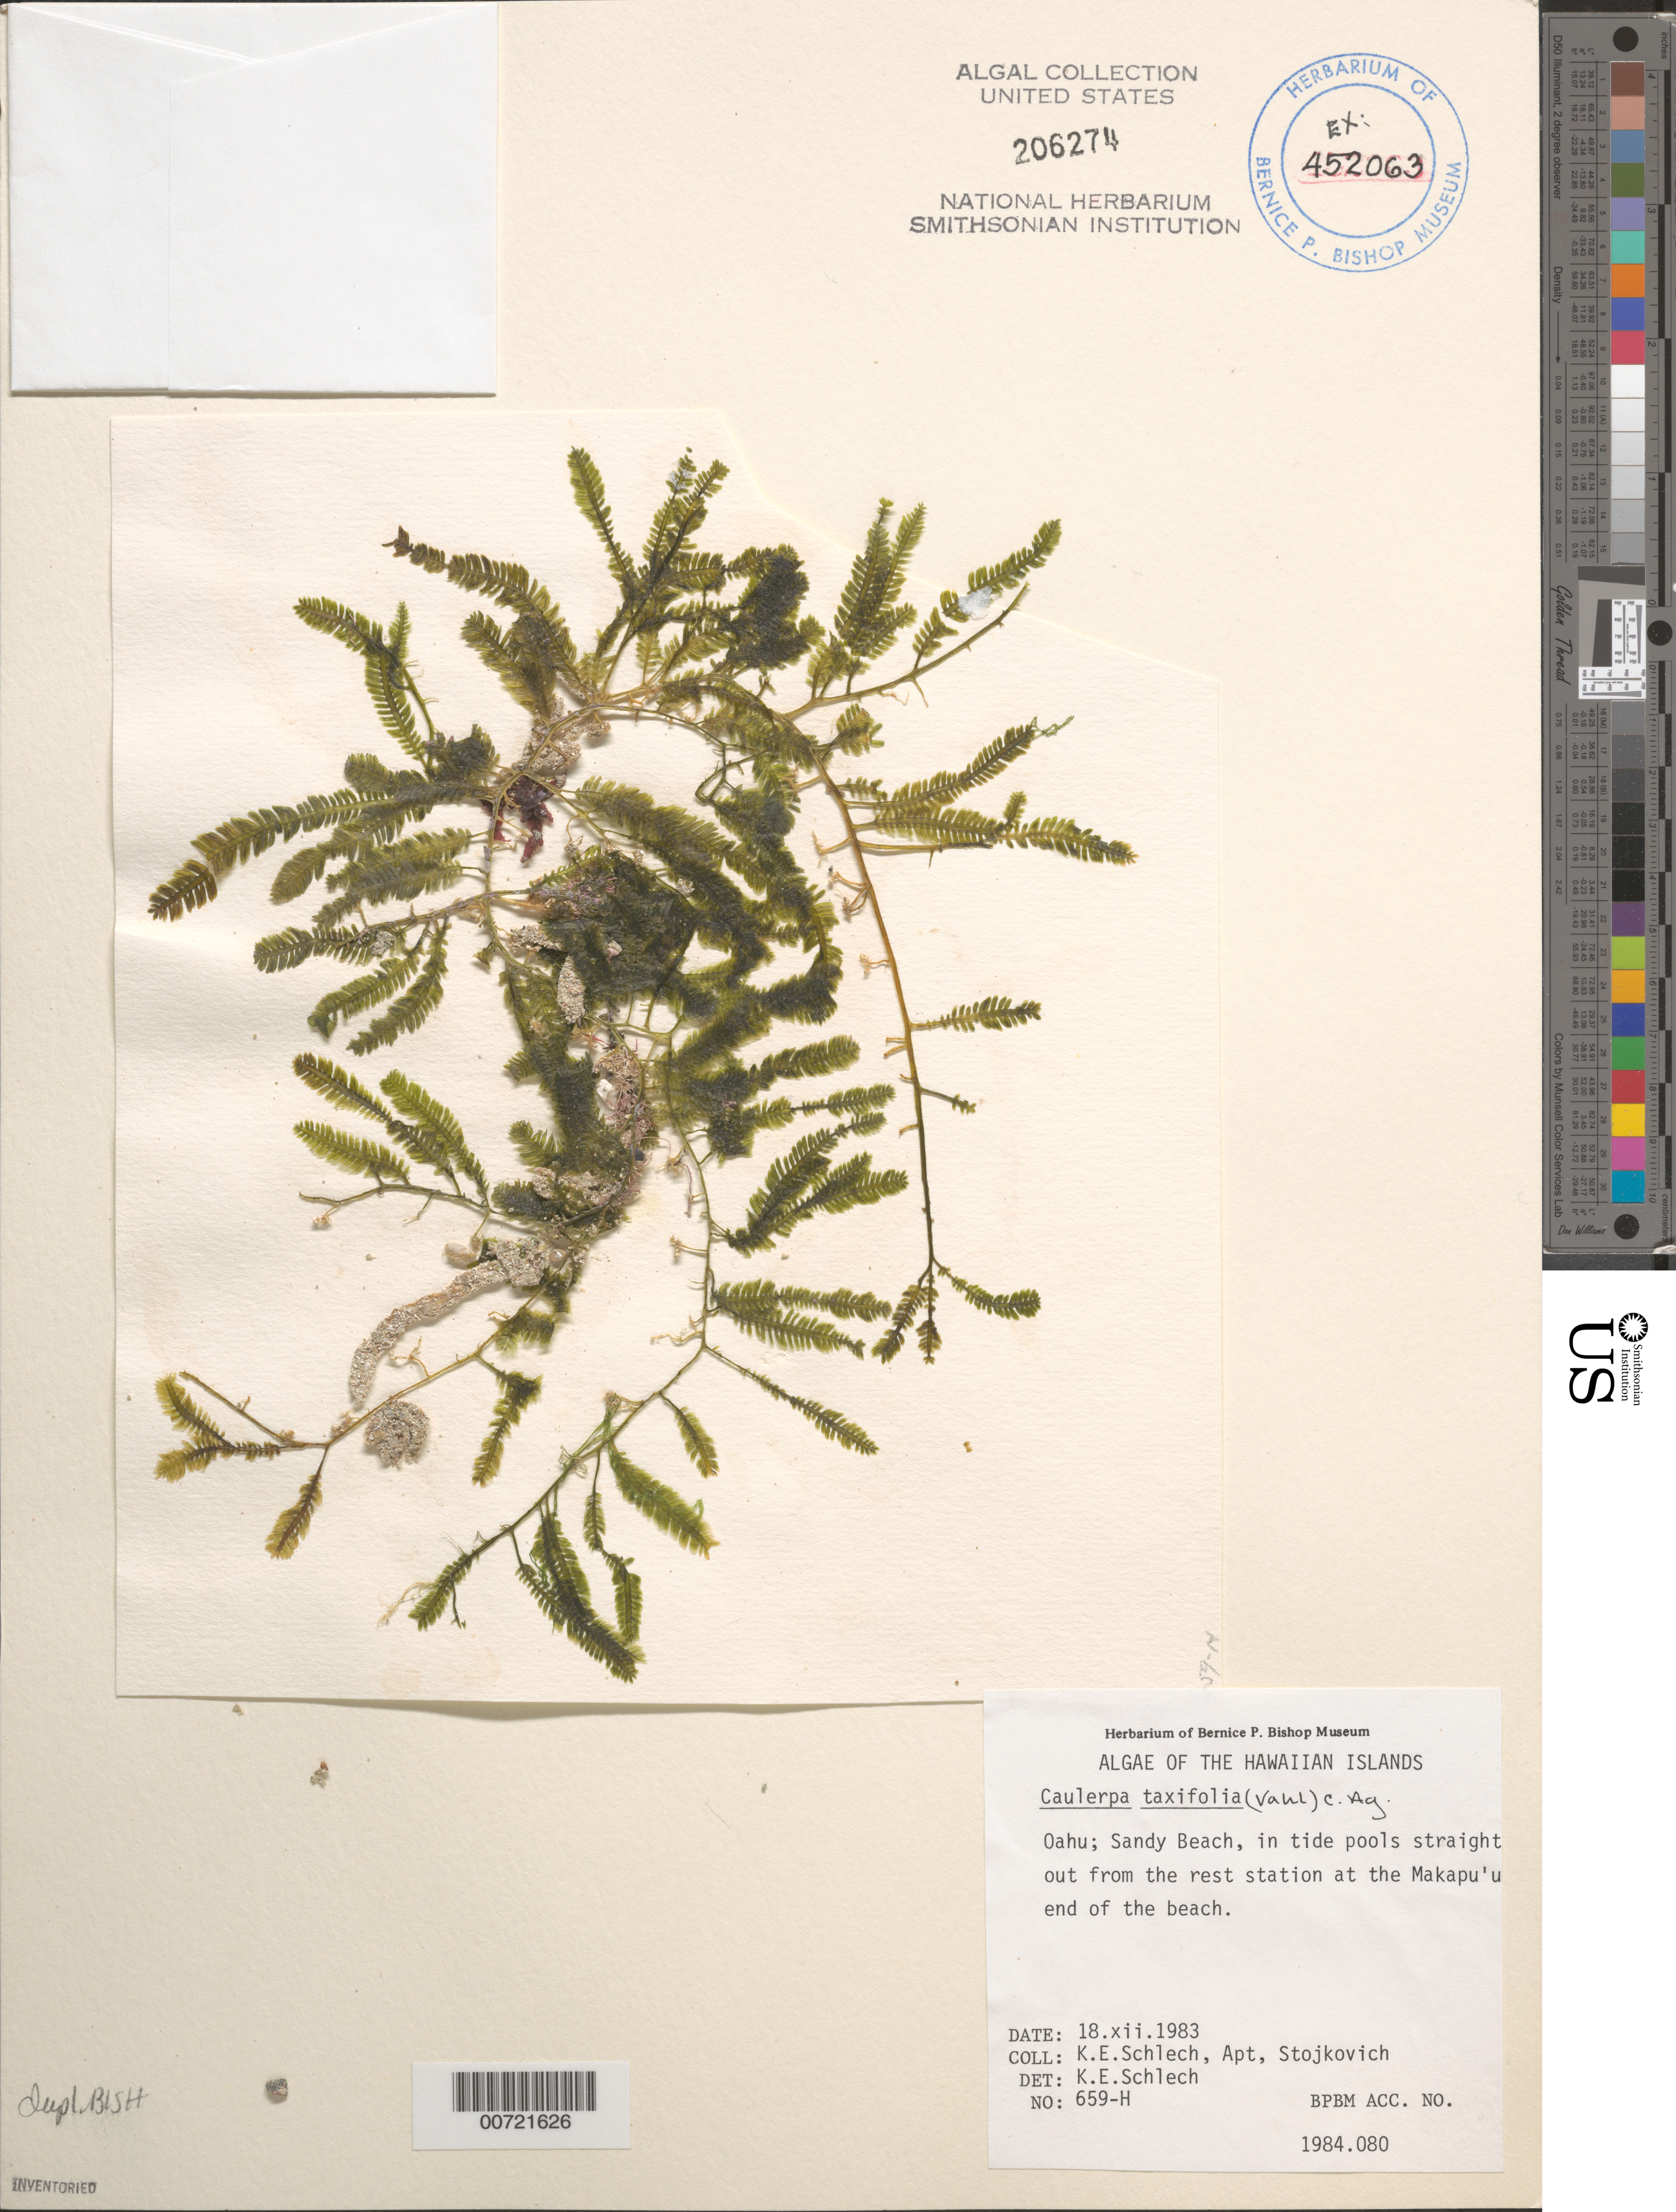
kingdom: Plantae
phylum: Chlorophyta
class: Ulvophyceae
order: Bryopsidales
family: Caulerpaceae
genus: Caulerpa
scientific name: Caulerpa taxifolia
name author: (M. Vahl) C. Agardh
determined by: Schlech, K. E.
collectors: K. Schlech, -- Apt & J. Stojkovich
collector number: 659-H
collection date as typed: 18 Dec 1983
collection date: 1983-12-18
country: United States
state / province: Hawaii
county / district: Honolulu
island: Oahu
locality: Sandy Beach, Makapu'u end of beach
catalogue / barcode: US 206274